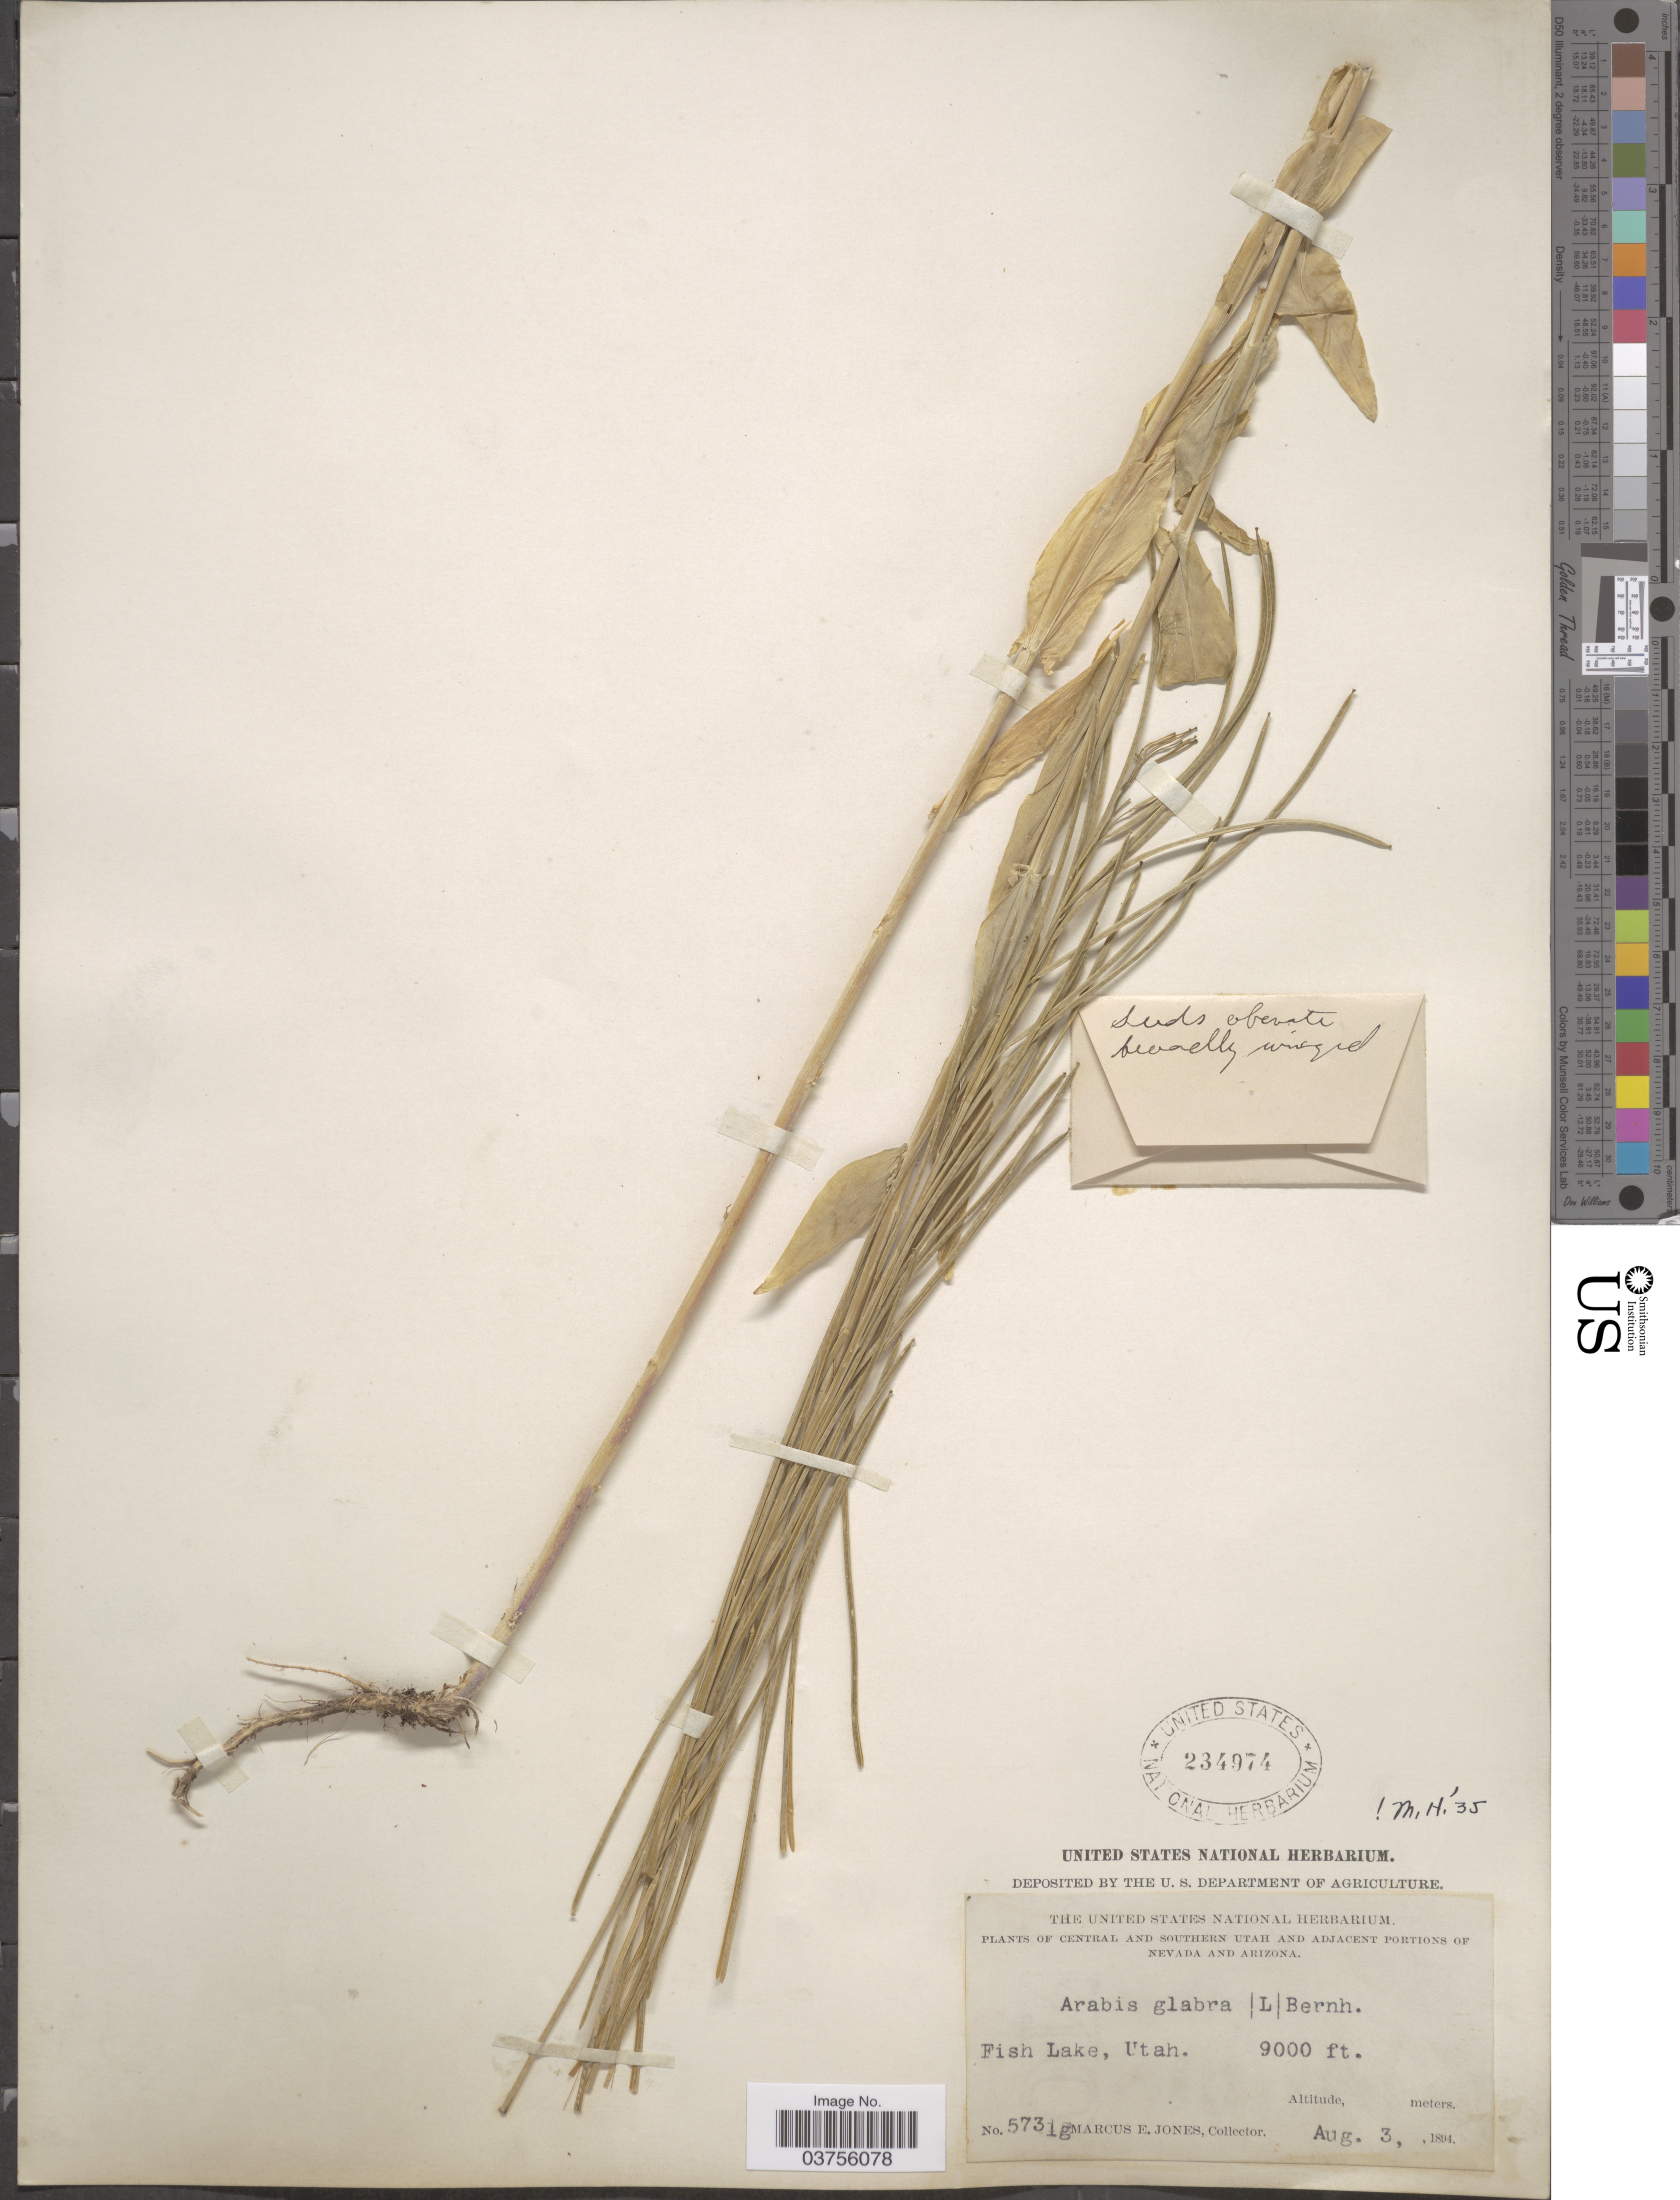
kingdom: Plantae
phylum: Tracheophyta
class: Magnoliopsida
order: Brassicales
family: Brassicaceae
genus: Turritis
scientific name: Turritis glabra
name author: L.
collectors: M. E. Jones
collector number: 5731g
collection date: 1894-08-03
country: United States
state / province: Utah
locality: Central and Southern Utah. Fish Lake.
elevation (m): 2743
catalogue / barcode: US 234974